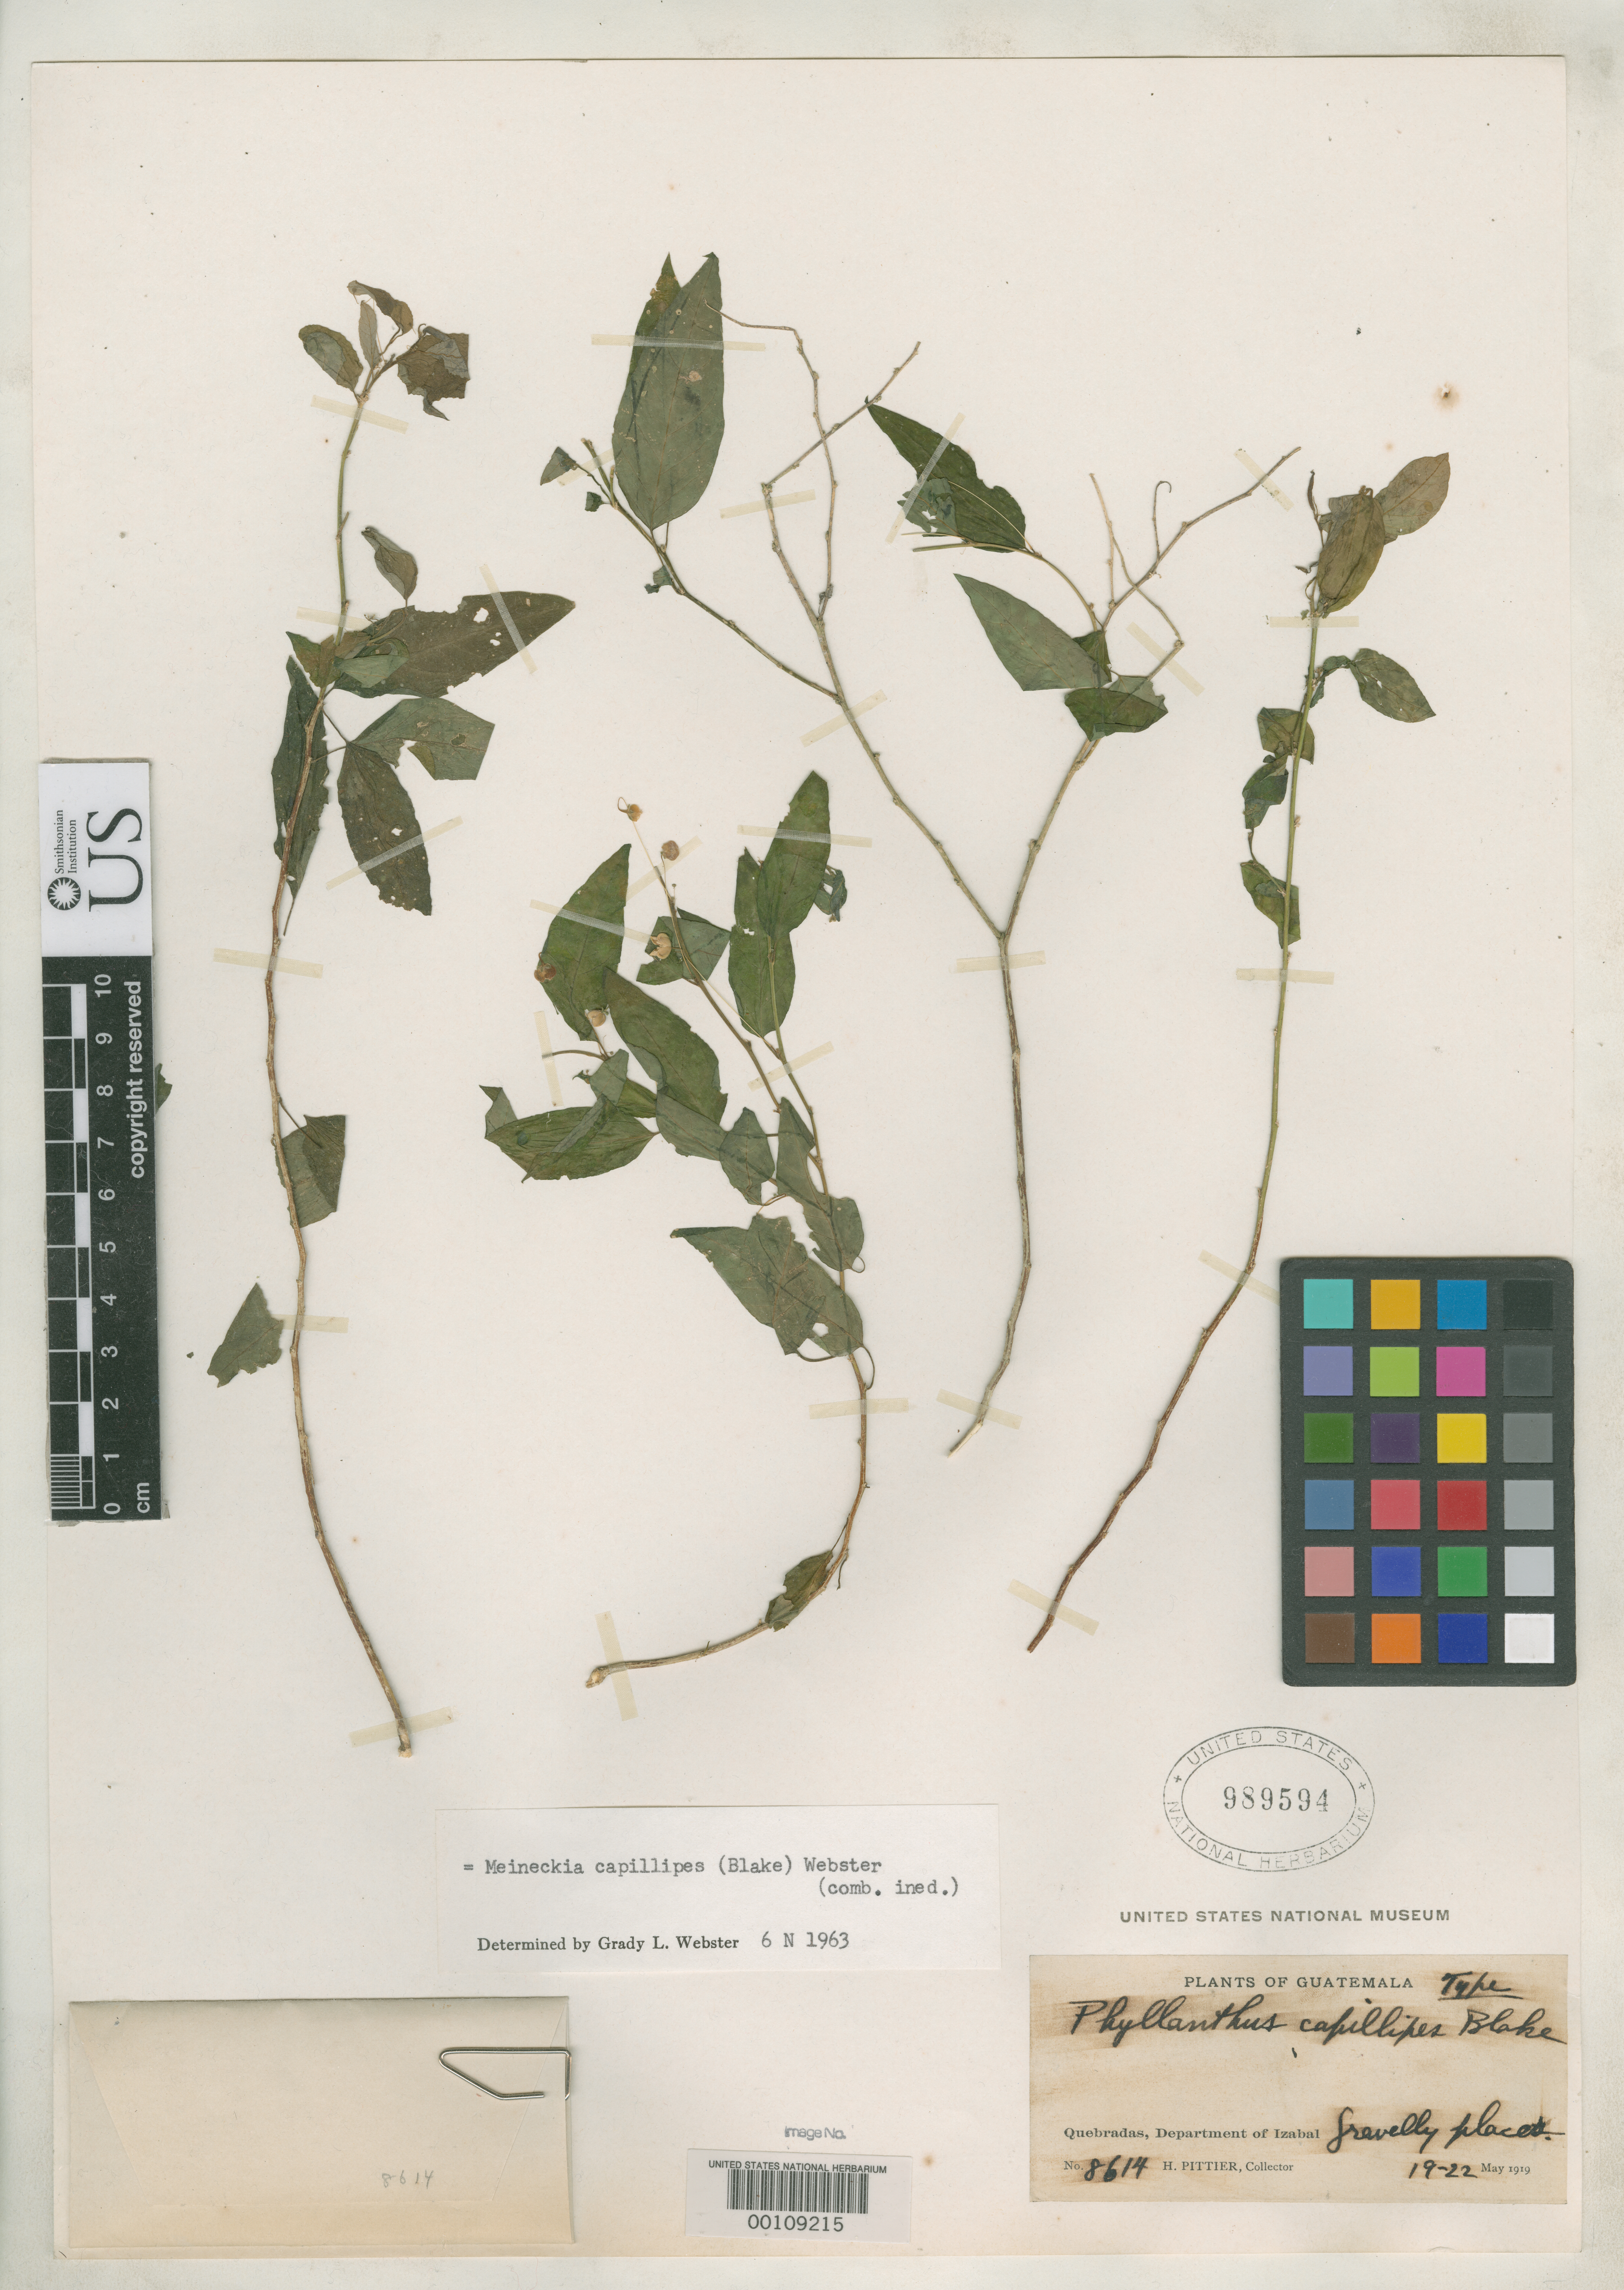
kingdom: Plantae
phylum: Tracheophyta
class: Magnoliopsida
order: Malpighiales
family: Phyllanthaceae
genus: Phyllanthus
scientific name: Phyllanthus capillipes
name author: S.F. Blake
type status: Holotype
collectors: H. F. Pittier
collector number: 8614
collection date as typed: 19 May 1919 to 22 May 1919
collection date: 1919-05-19/1919-05-22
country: Guatemala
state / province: Izabal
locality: Quebradas.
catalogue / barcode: US 989594